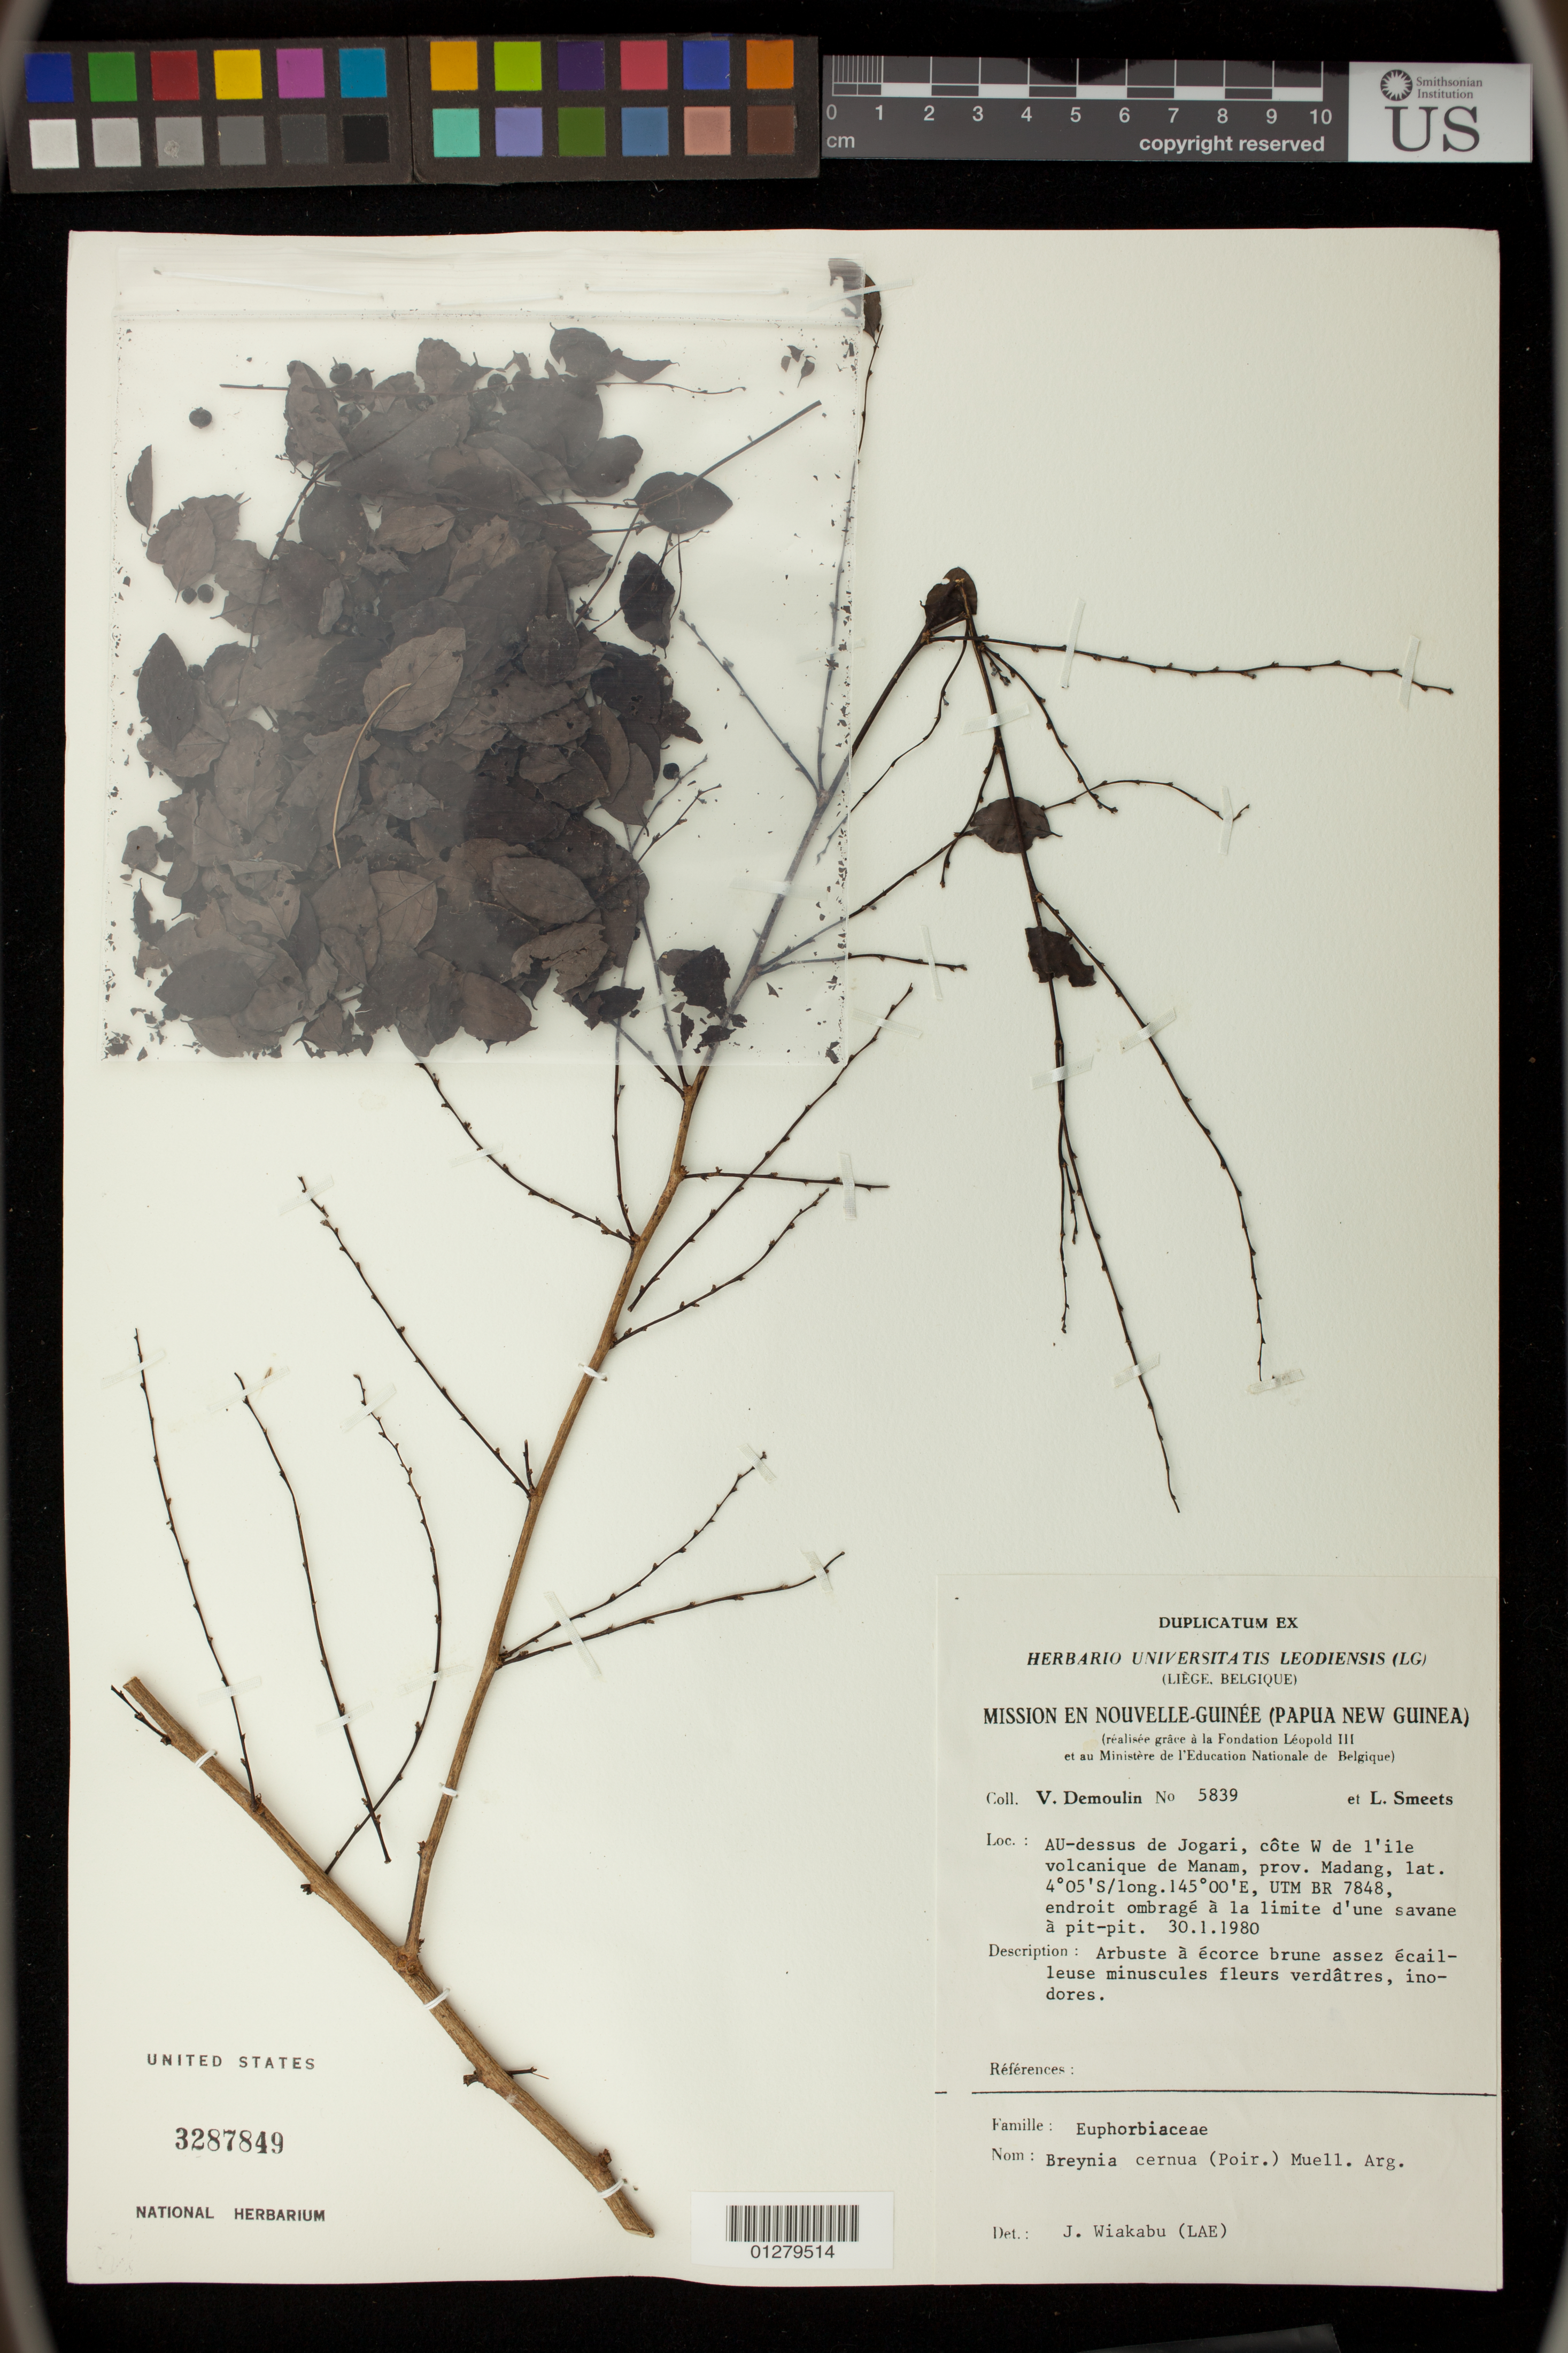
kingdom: Plantae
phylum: Tracheophyta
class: Magnoliopsida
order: Malpighiales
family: Phyllanthaceae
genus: Phyllanthus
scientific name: Phyllanthus cernuus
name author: Poir.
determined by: Wagner, W. L., (BOT), Smithsonian Institution - National Museum of Natural History (UNITED STATES)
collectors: V. Demoulin & L. Smeets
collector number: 5839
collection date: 1980-01-30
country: Papua New Guinea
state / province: Madang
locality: AU-dessus de Jogari, cote W de l'ile volcanique de Manam.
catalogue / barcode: US 3287849